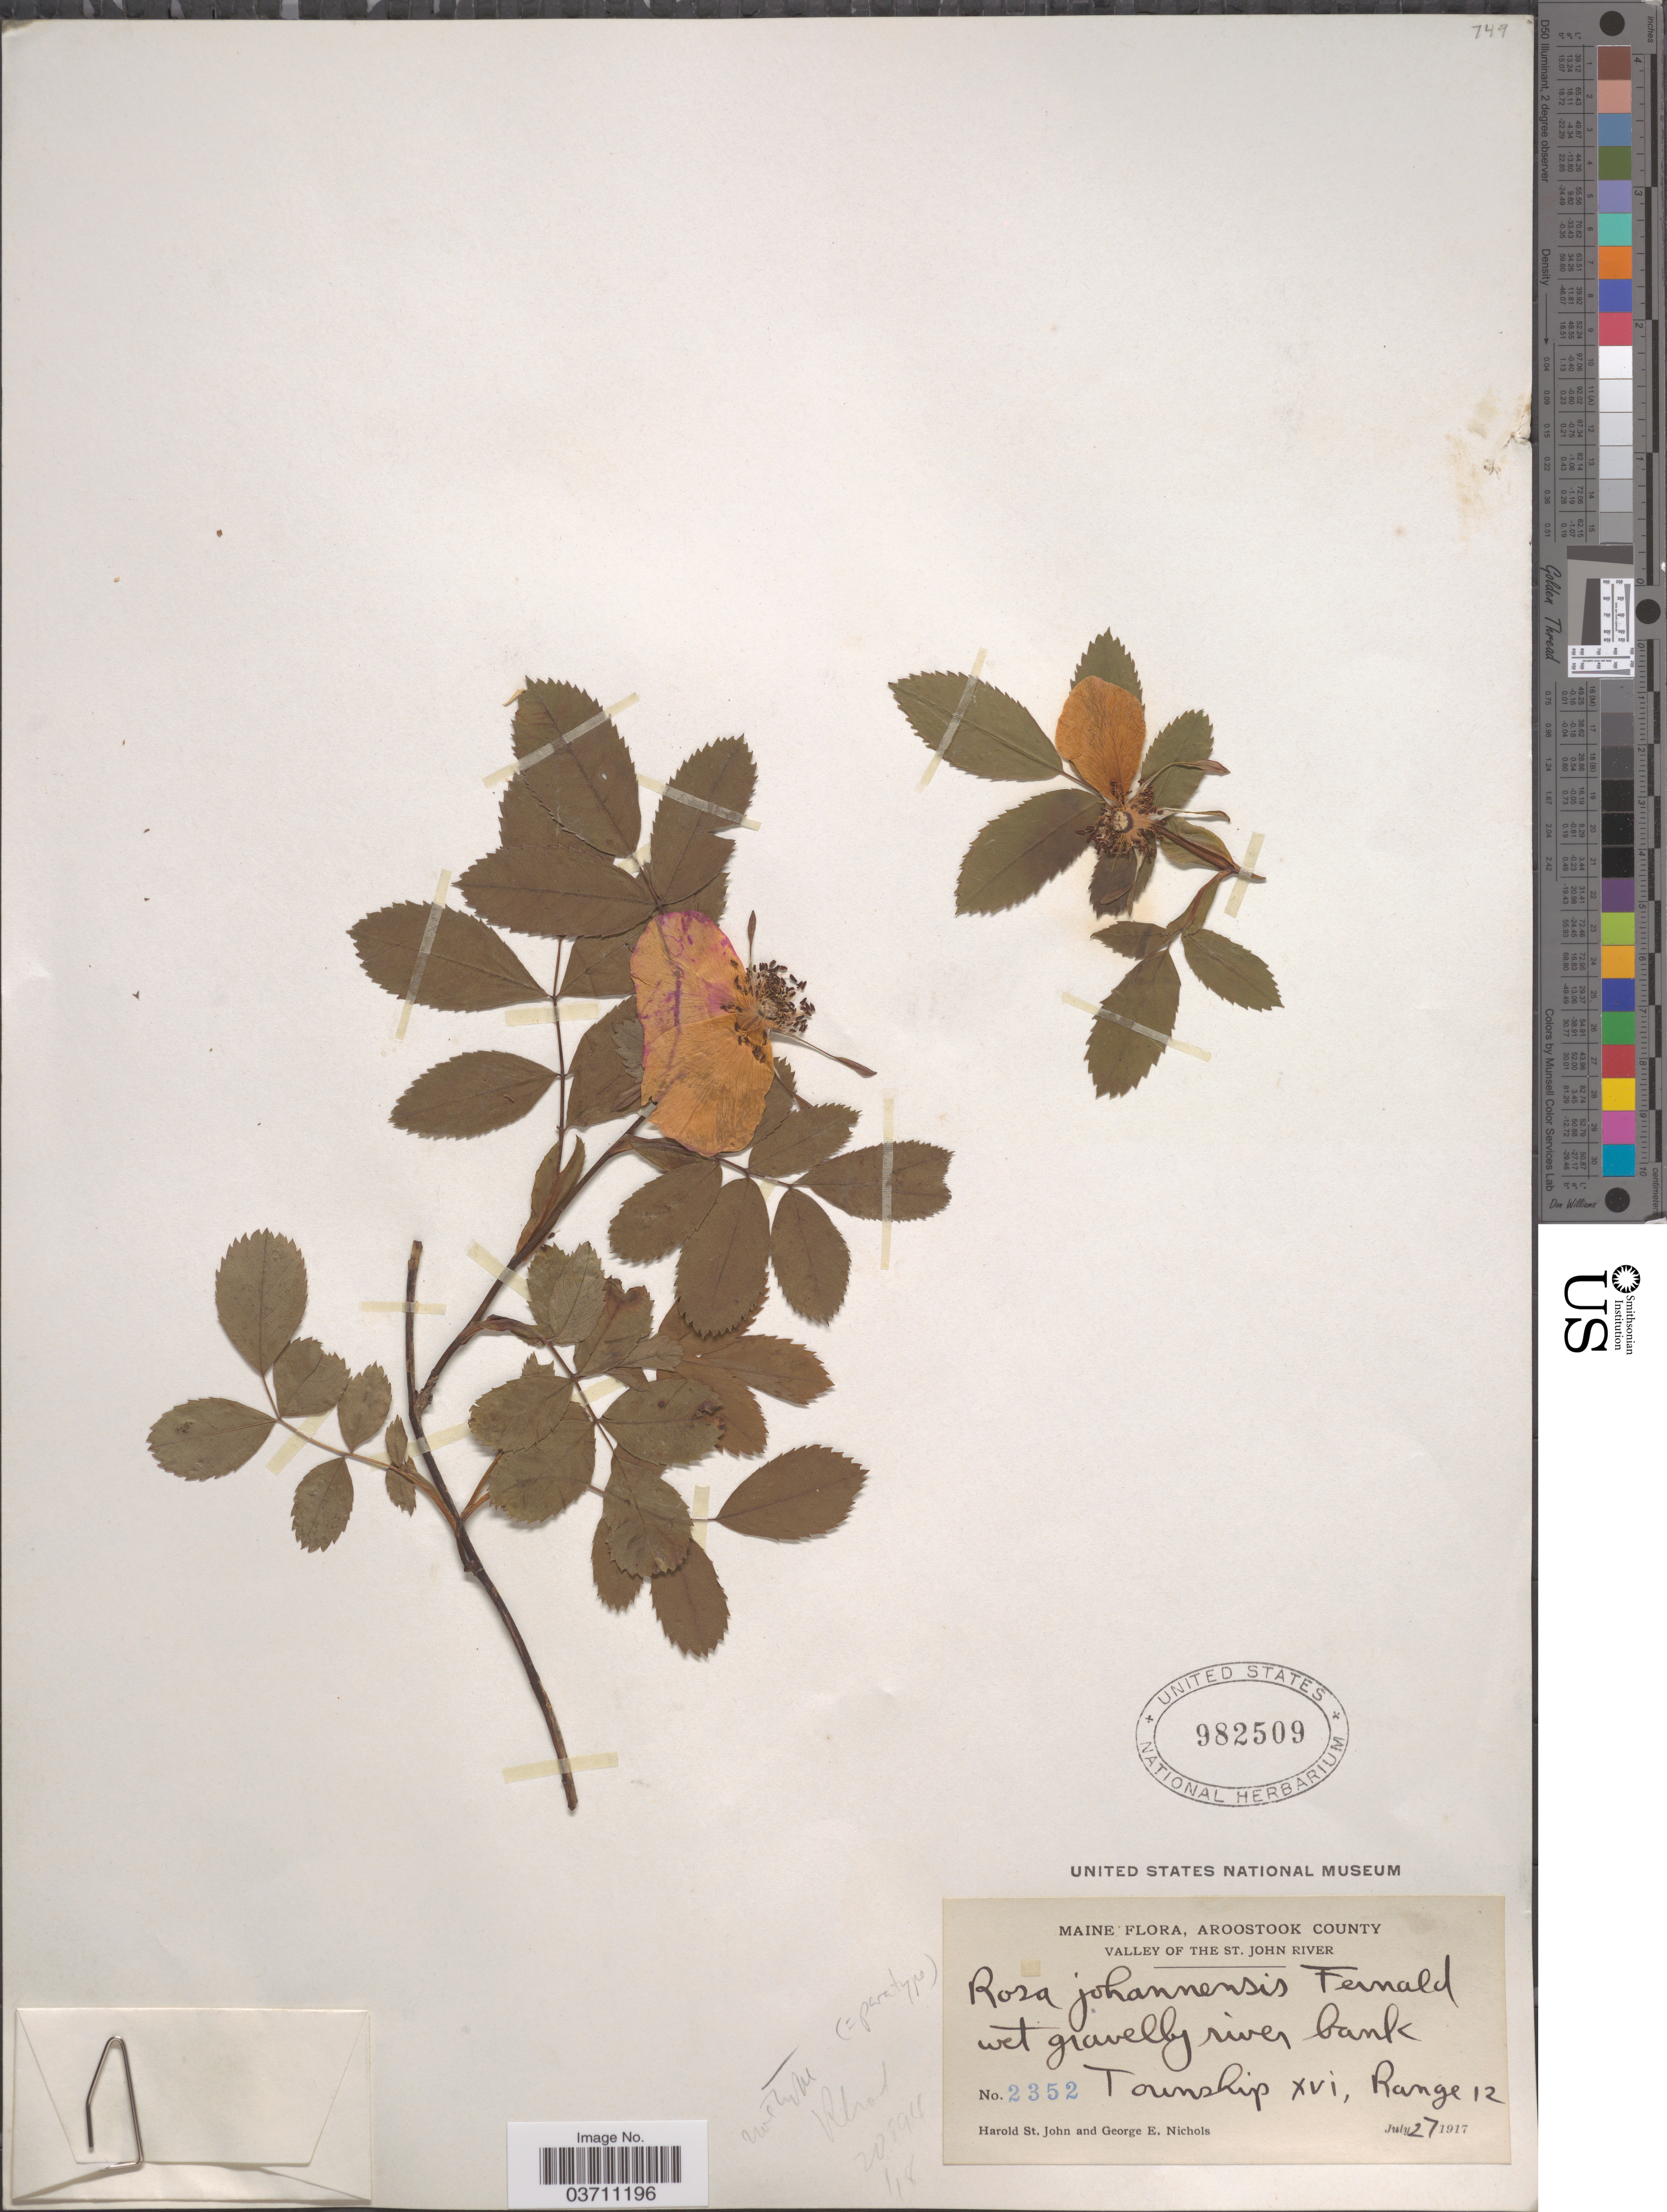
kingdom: Plantae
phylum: Tracheophyta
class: Magnoliopsida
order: Rosales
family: Rosaceae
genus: Rosa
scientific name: Rosa johannensis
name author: Fernald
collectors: H. St. John & G. E. Nichols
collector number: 2352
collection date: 1917-07-27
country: United States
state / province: Maine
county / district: Aroostook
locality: Valley of the St. John River. Township XVI, Range 12.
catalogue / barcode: US 982509